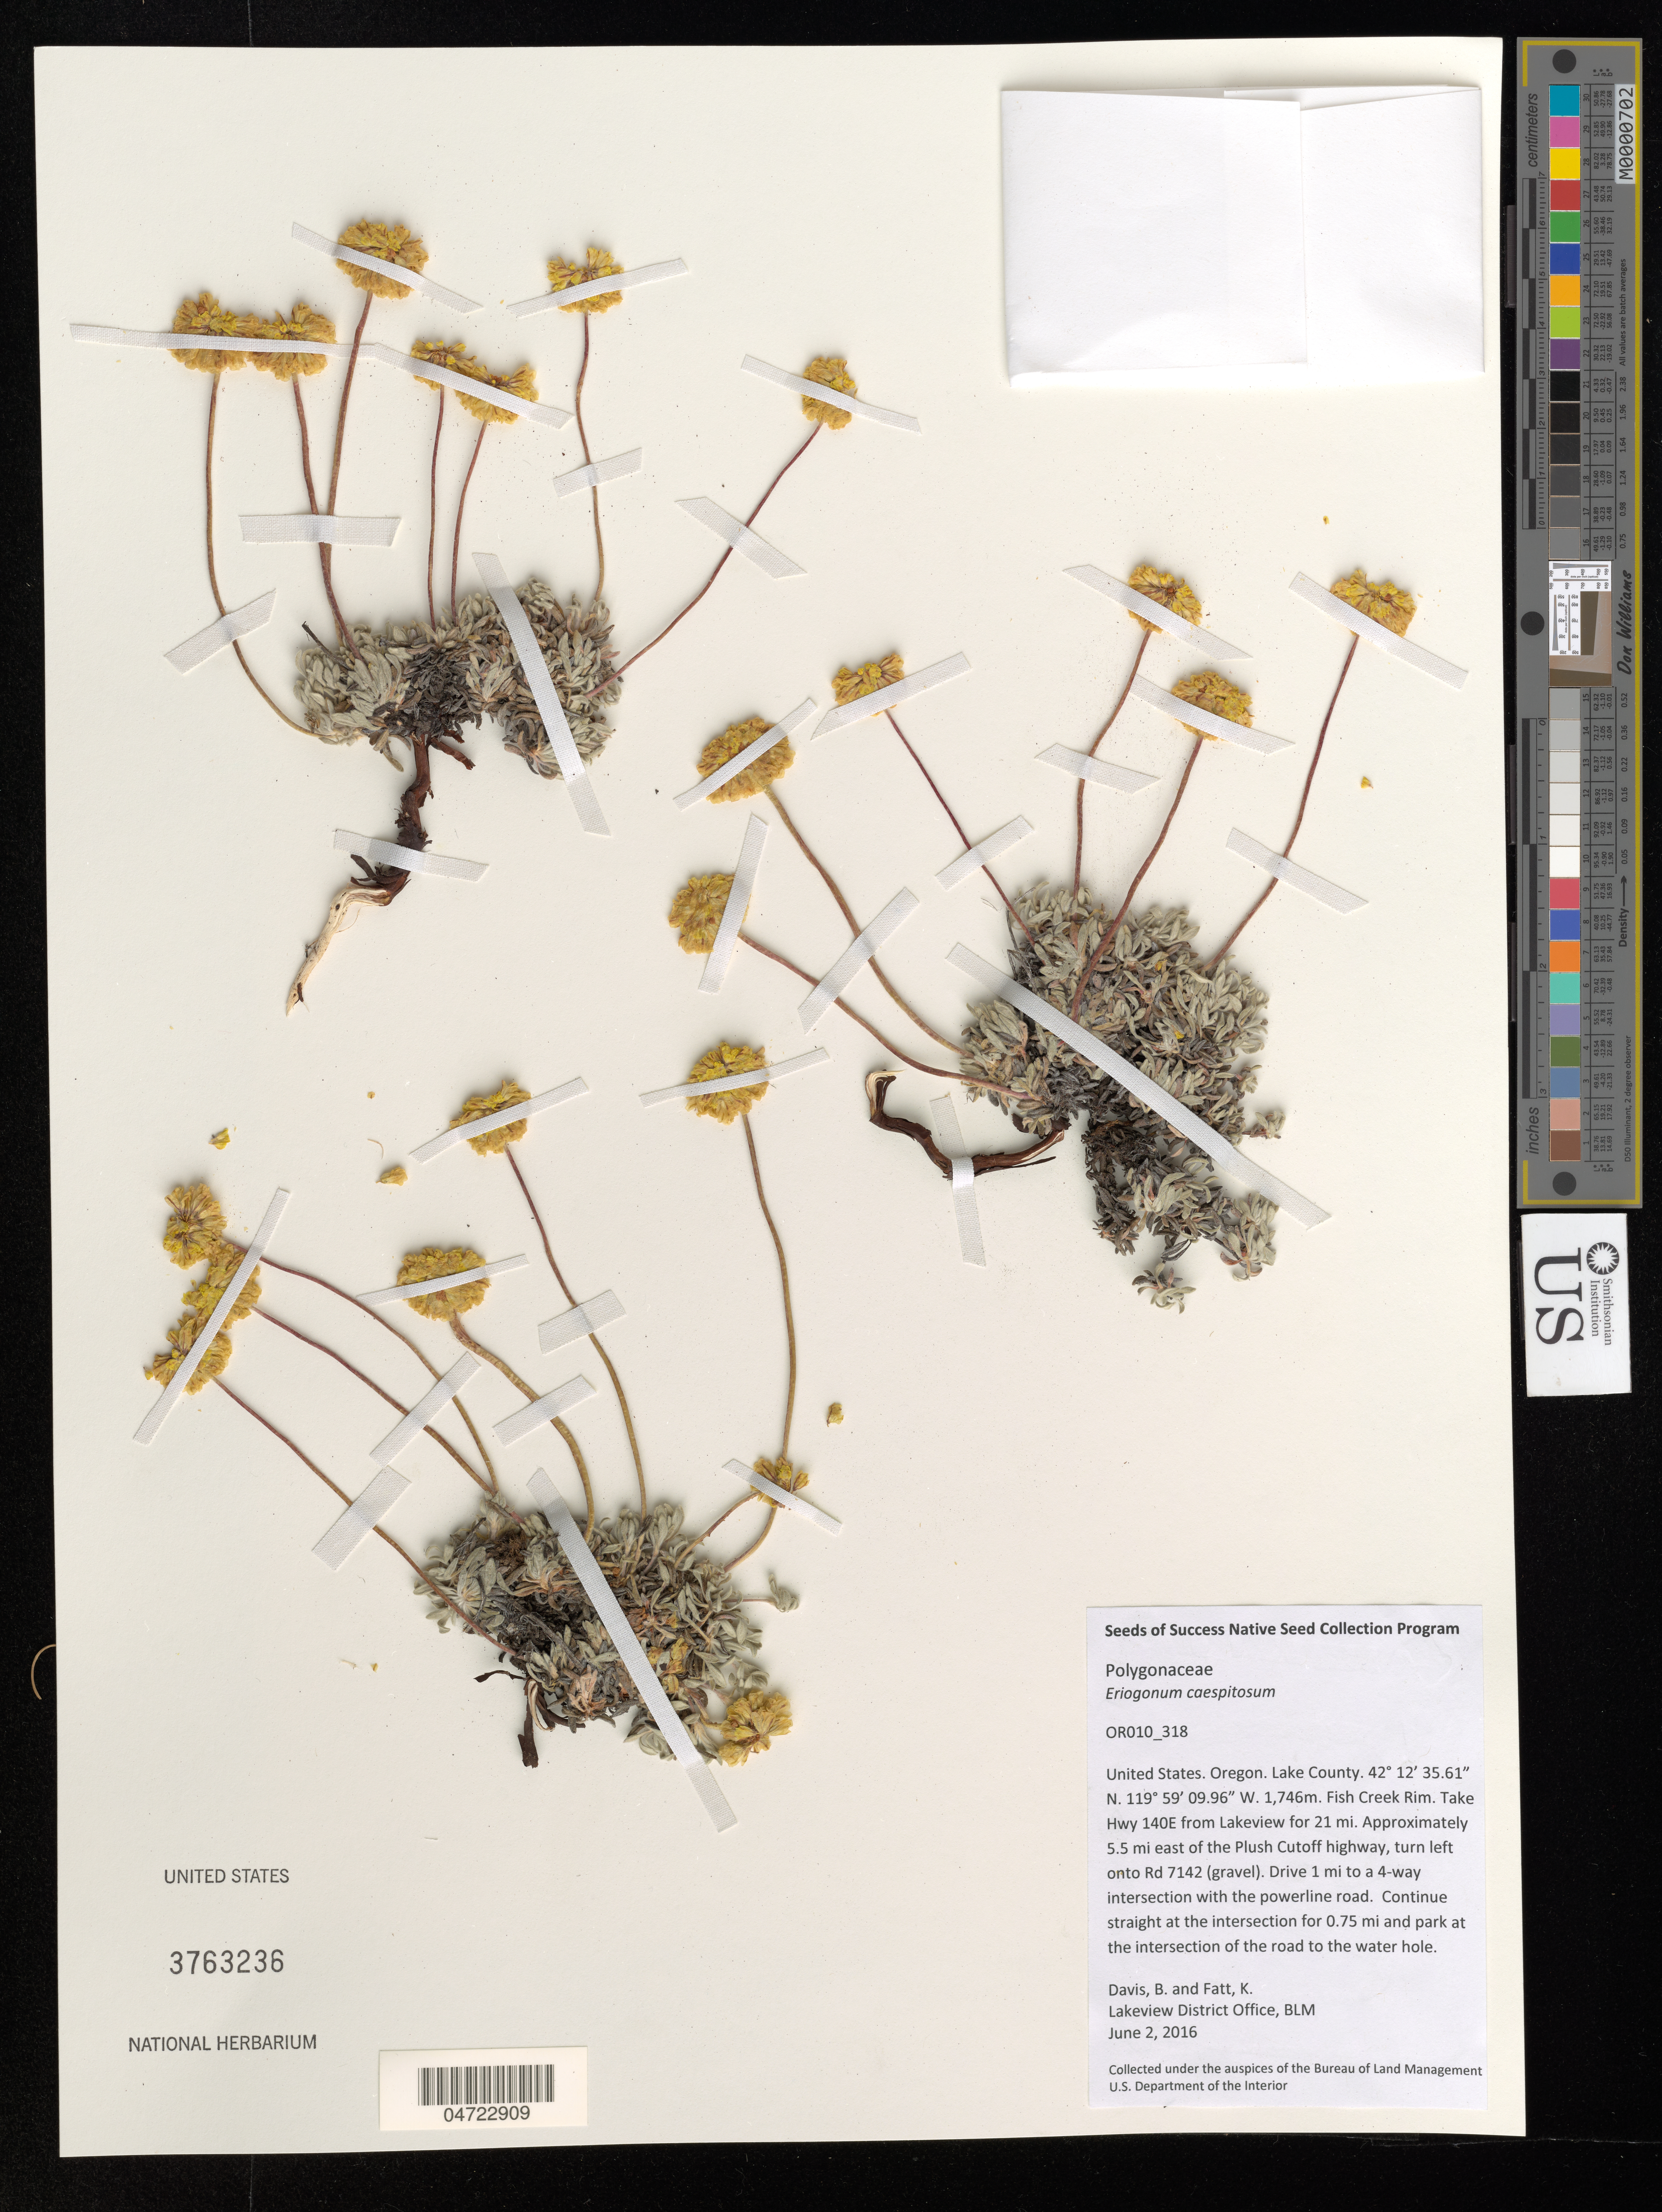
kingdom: Plantae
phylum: Tracheophyta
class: Magnoliopsida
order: Caryophyllales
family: Polygonaceae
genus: Eriogonum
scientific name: Eriogonum caespitosum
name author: Nutt.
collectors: B. Davis & K. Fatt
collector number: OR010_318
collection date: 2016-06-02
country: United States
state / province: Oregon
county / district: Lake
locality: Lake County. Hwy 140E from Lakeview for 21 mi. Approximately 5.5 mi east of the Plush Cutoff highway, turn left onto Rd 7142 (gravel). Drive 1 mi to a 4-way intersection with the powerline road. Continue straight at the intersection for 0.75 mi and park at the intersection of the road of the road to the water hole.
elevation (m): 1746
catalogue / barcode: US 3763236